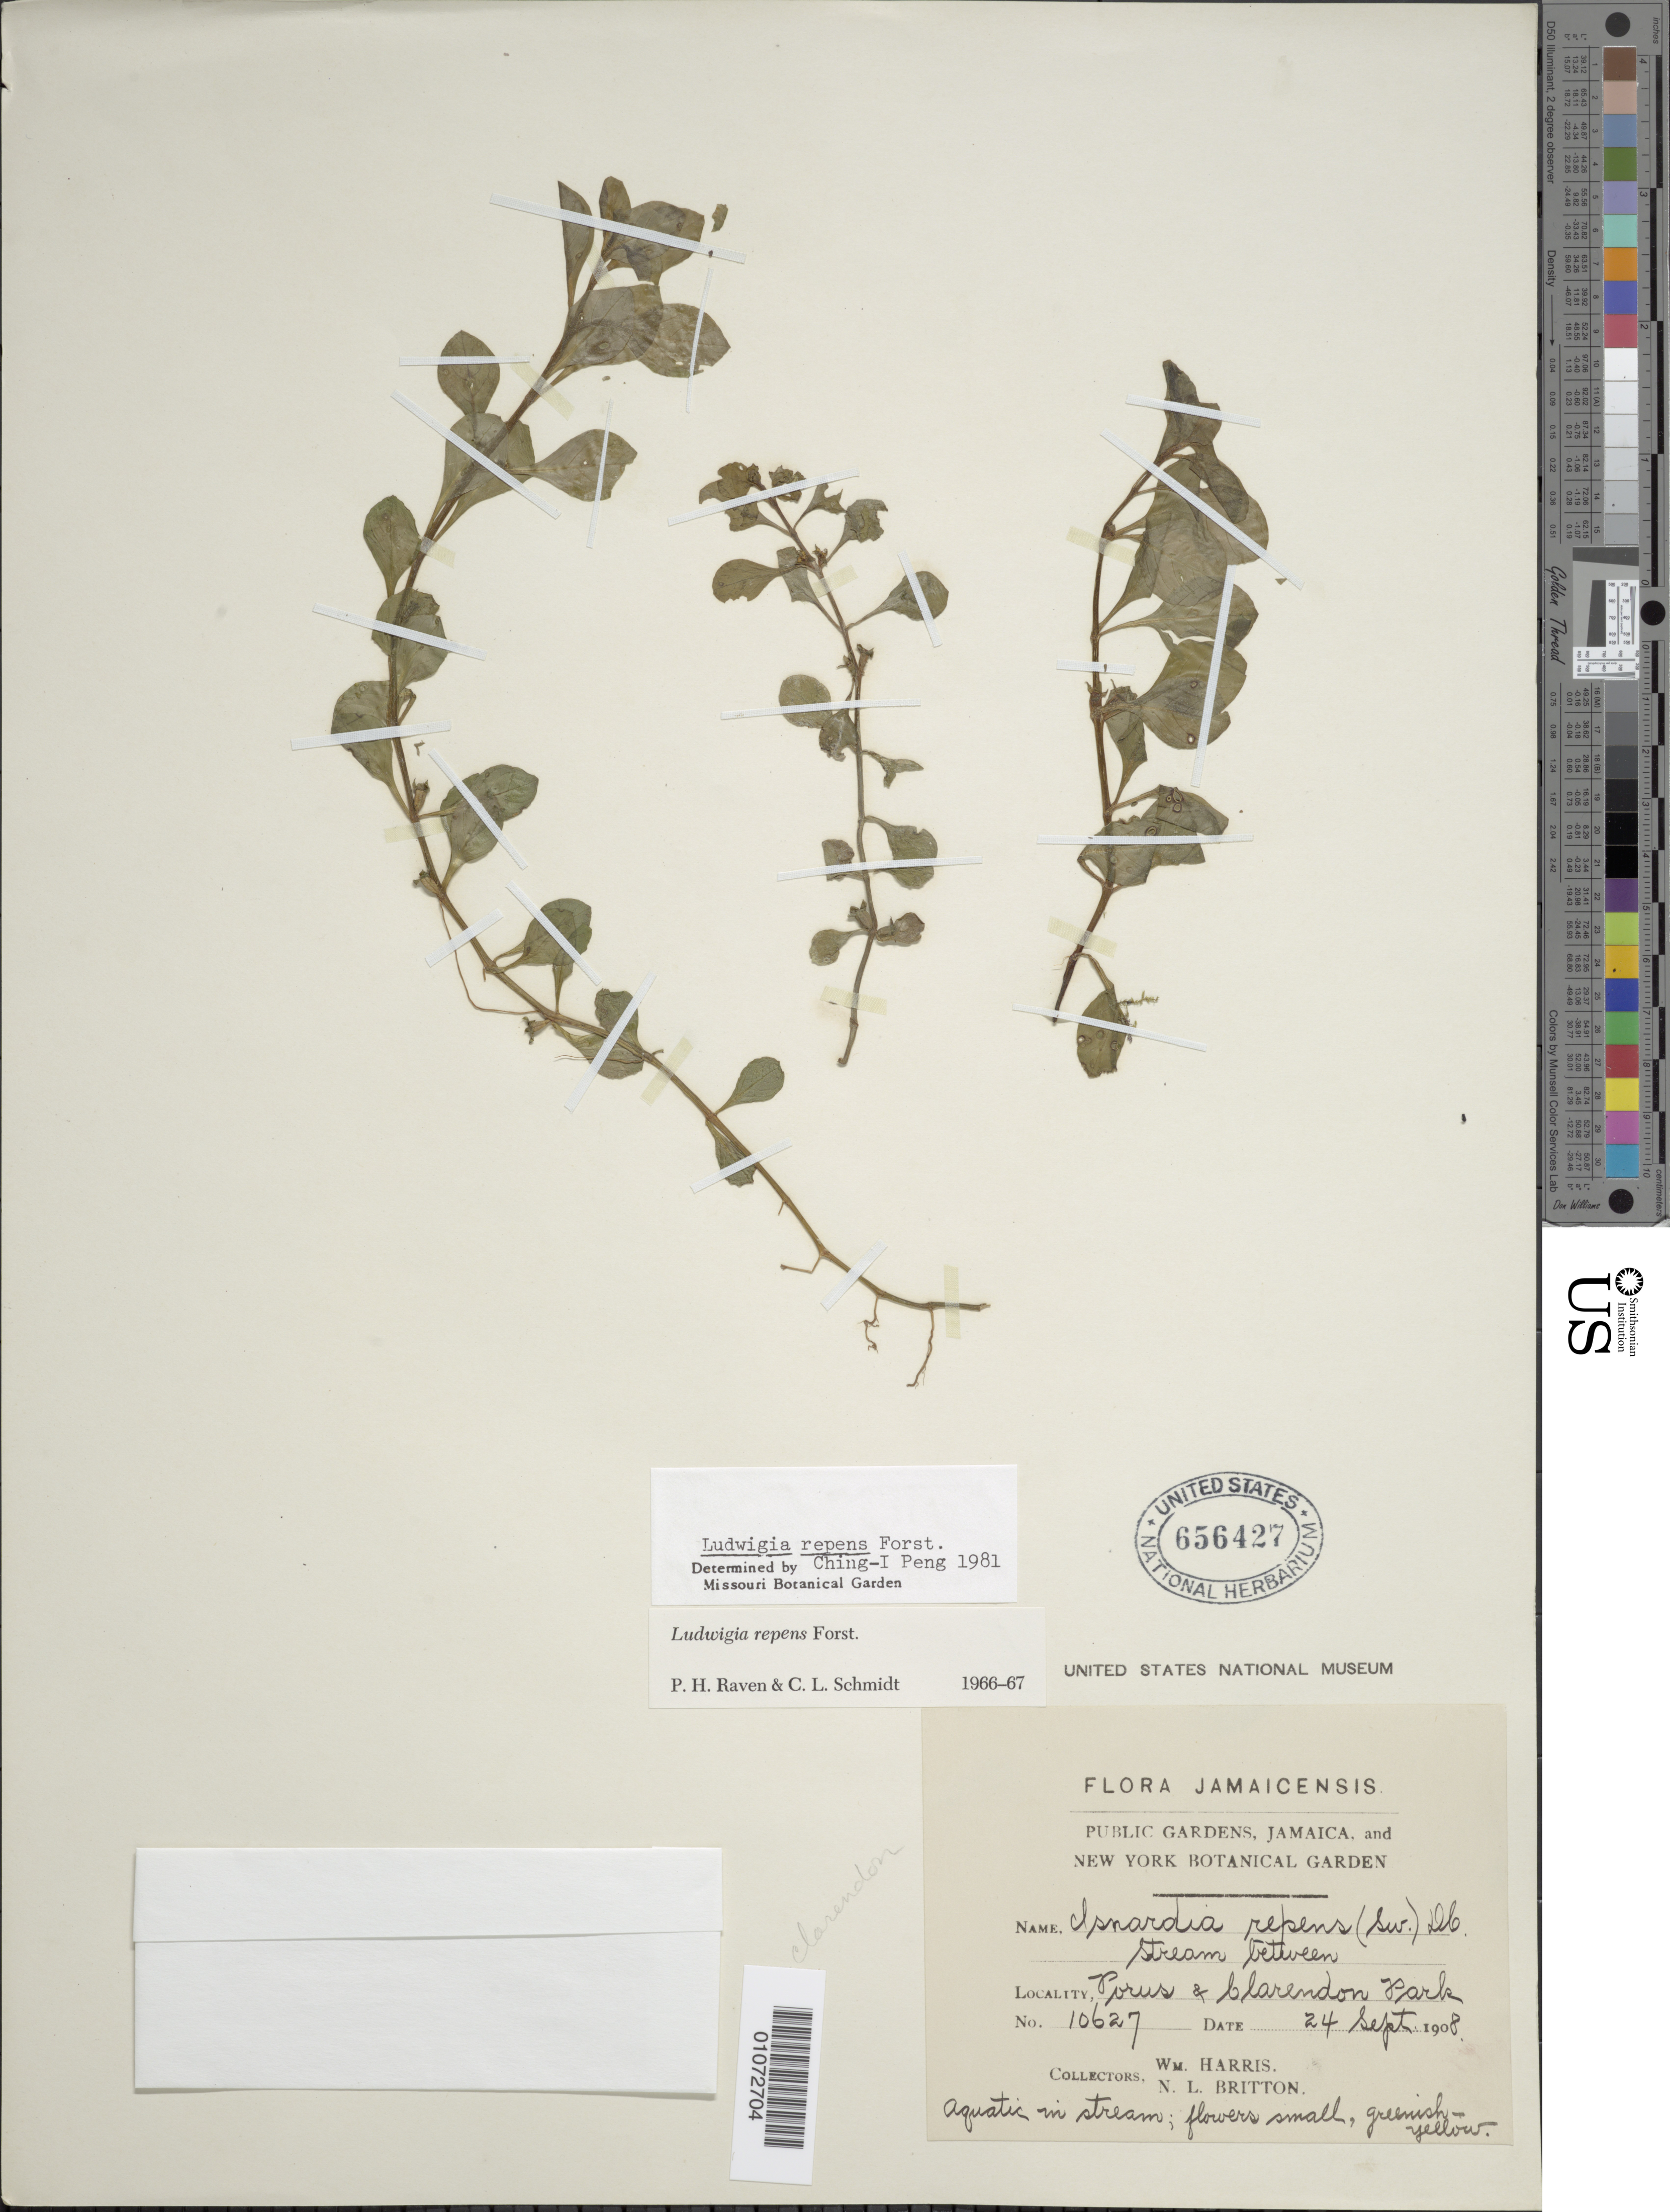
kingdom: Plantae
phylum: Tracheophyta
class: Magnoliopsida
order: Myrtales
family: Onagraceae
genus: Ludwigia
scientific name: Ludwigia repens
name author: J.R. Forst.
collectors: W. Harris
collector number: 10627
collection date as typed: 24 Sep 1908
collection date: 1908-09-24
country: Jamaica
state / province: Clarendon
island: Jamaica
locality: Stream between Porus and Clarendon Park. Aquatic in stream.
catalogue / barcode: US 656427